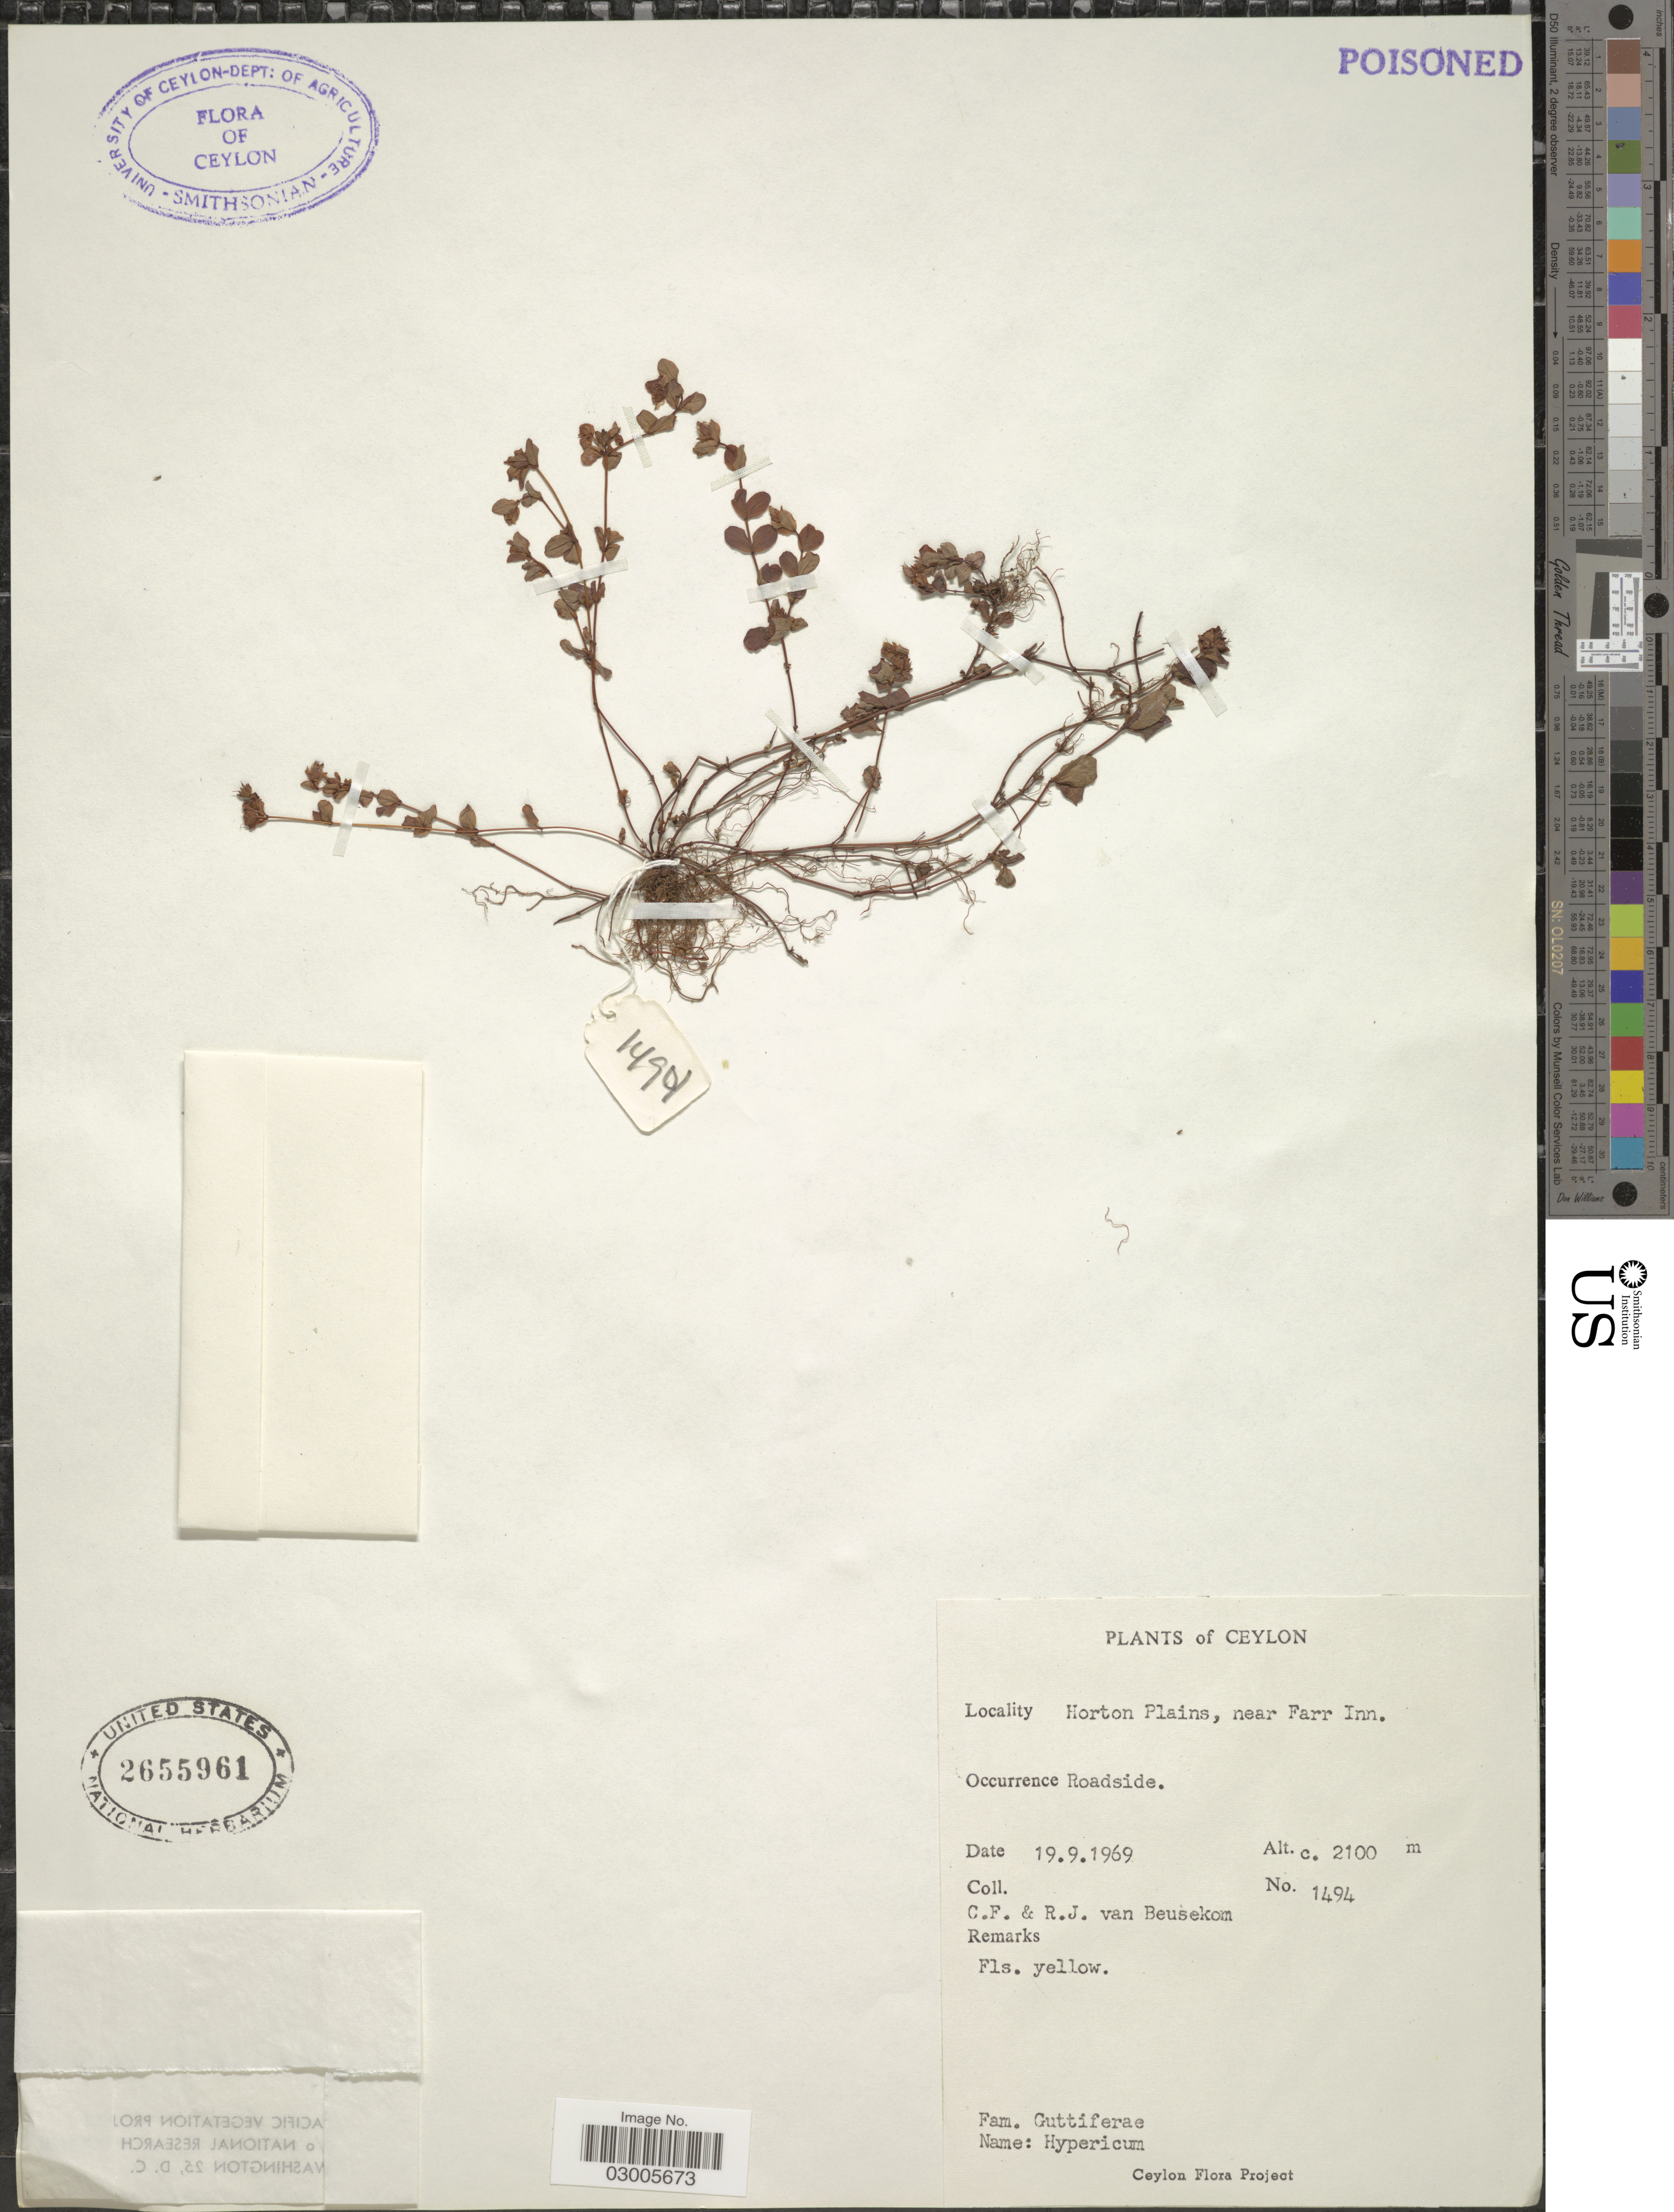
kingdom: Plantae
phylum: Tracheophyta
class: Magnoliopsida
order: Malpighiales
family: Hypericaceae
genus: Hypericum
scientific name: Hypericum sp.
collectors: C. F. Beusekom & R. Van Beusekom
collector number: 1494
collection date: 1969-09-19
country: Sri Lanka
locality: Ceylon, Horton Plains, near Farr Inn.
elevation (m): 2100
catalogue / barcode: US 2655961